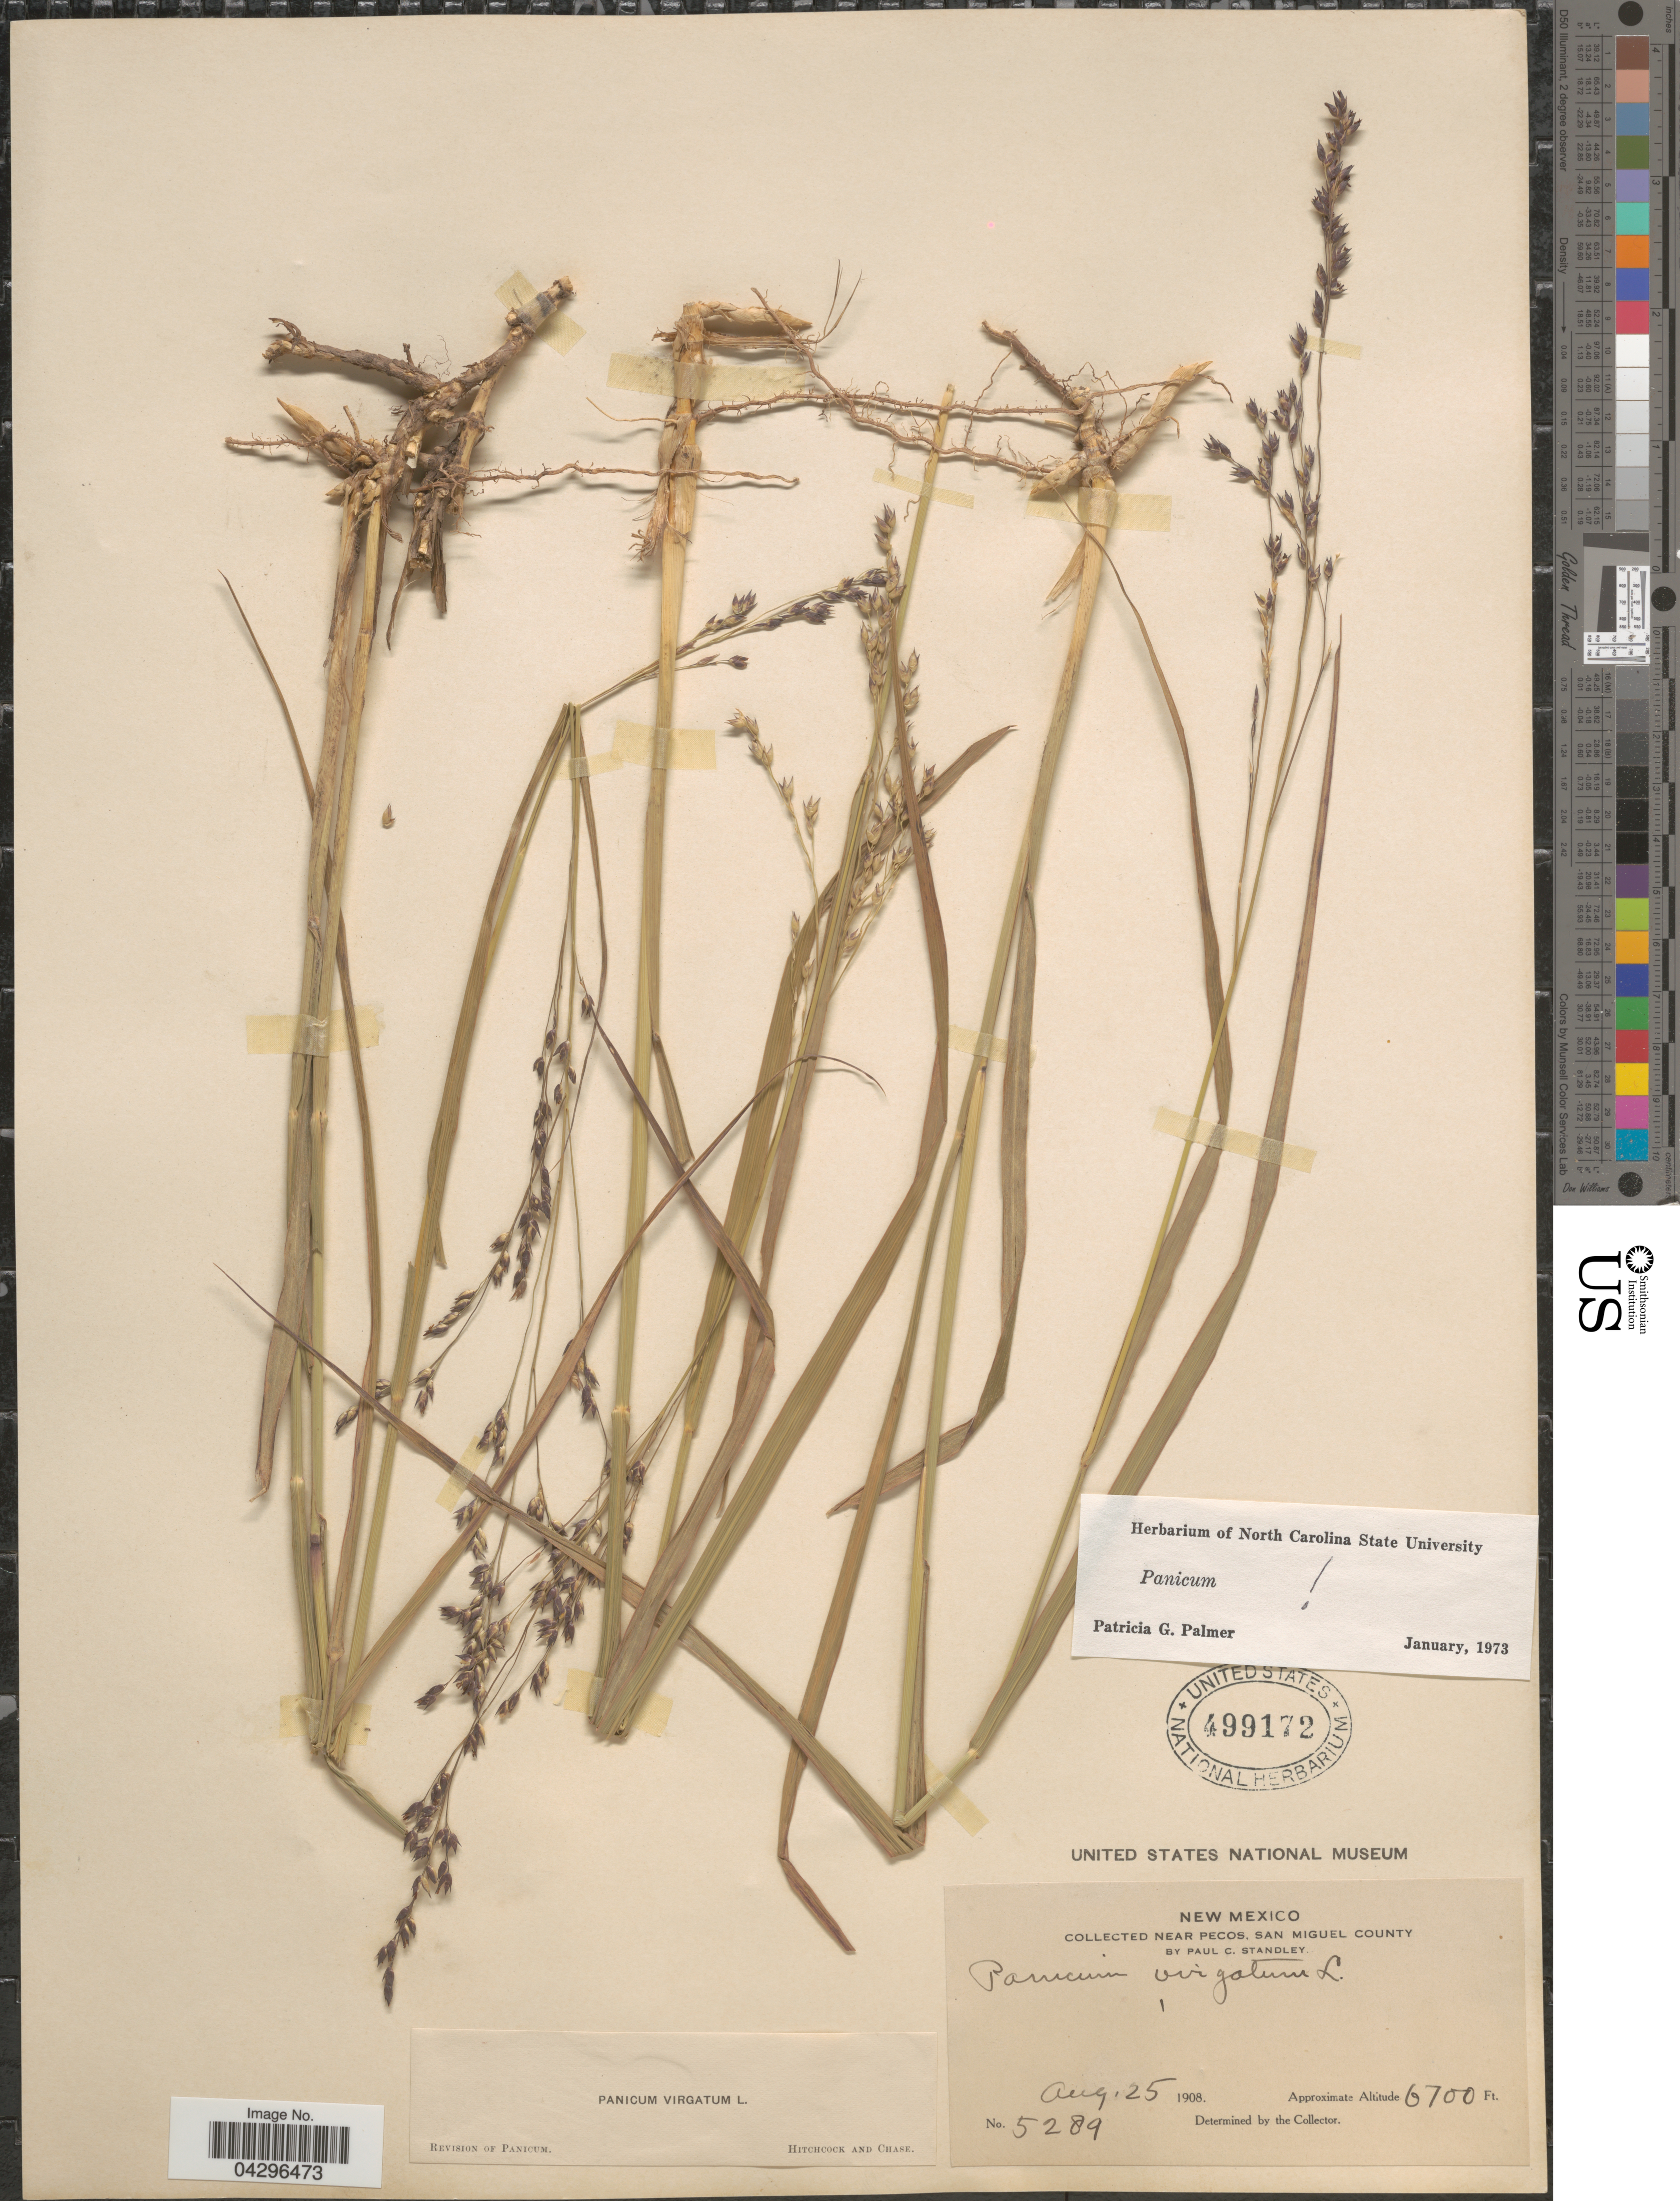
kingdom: Plantae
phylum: Tracheophyta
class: Liliopsida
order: Poales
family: Poaceae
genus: Panicum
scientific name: Panicum virgatum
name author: L.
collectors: P. C. Standley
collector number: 5289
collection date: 1908-08-25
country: United States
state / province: New Mexico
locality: Near Pecos, San Miguel County.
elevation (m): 2042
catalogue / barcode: US 499172